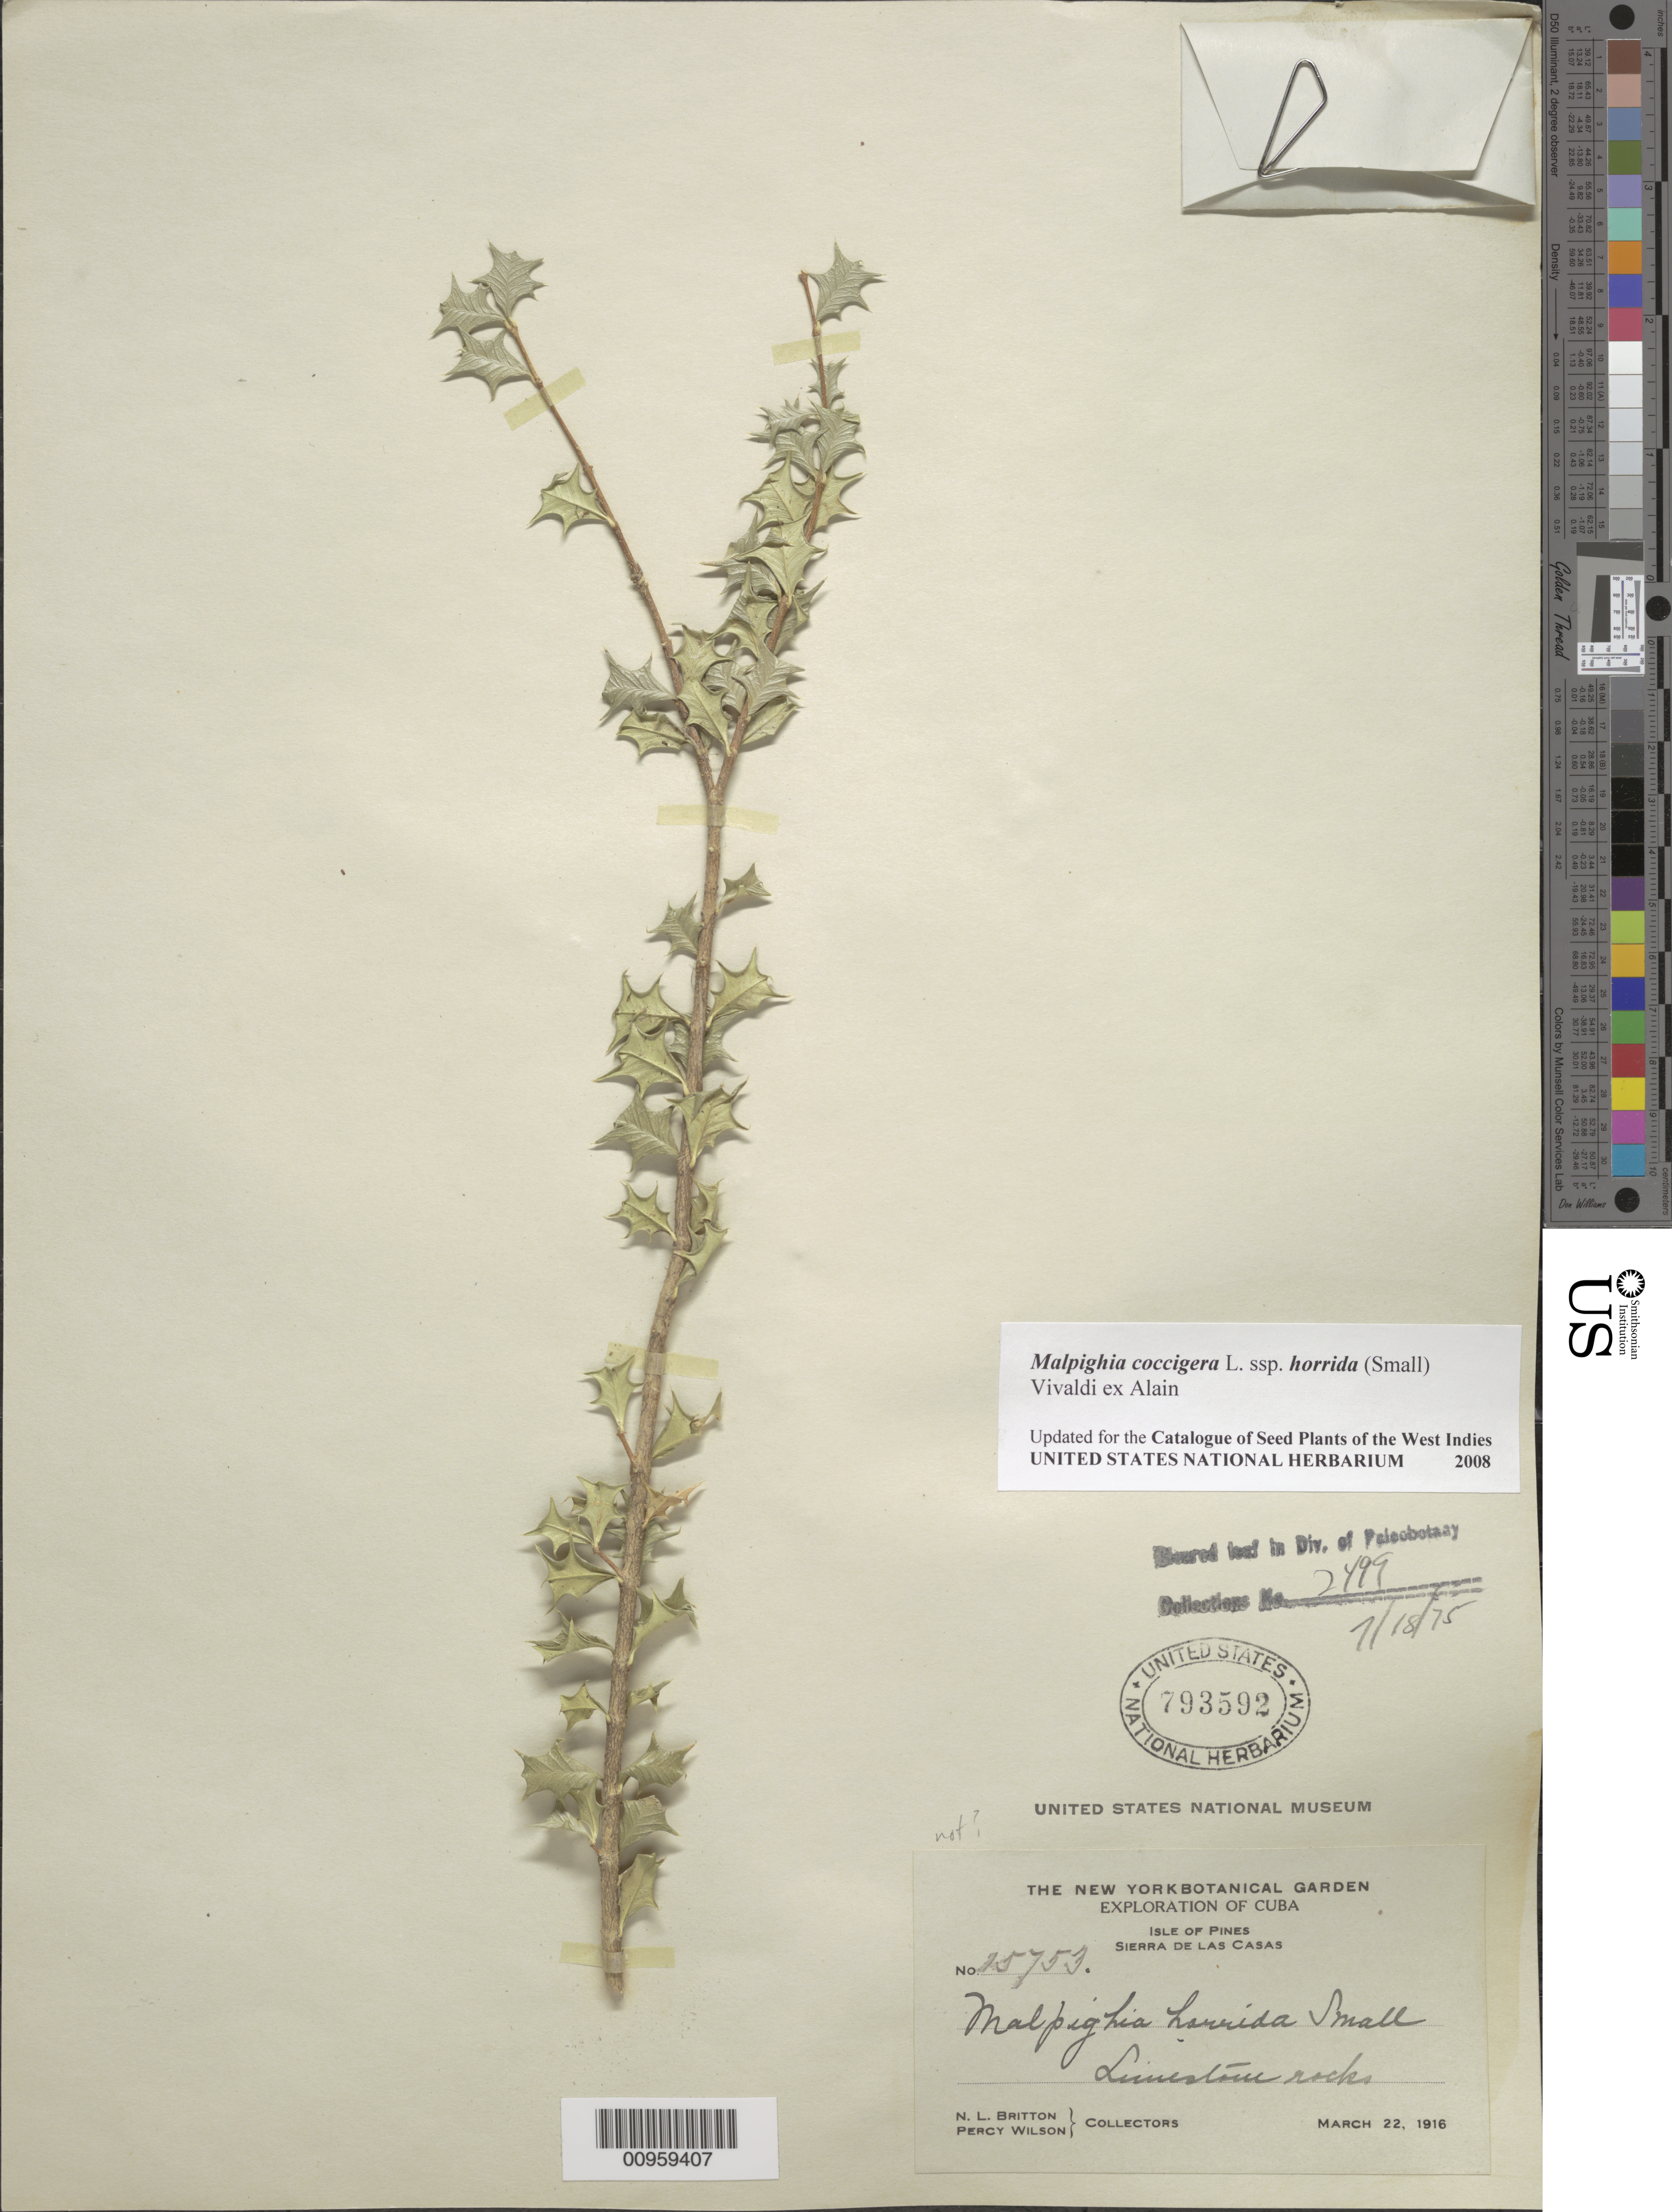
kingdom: Plantae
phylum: Tracheophyta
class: Magnoliopsida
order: Malpighiales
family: Malpighiaceae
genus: Malpighia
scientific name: Malpighia coccigera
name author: L.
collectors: N. Britton & P. Wilson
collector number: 25753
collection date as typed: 22 Mar 1916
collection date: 1916-03-22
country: Cuba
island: Isla de la Juventud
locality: Sierra de Las Casas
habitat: Limestone rocks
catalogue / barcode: US 793592